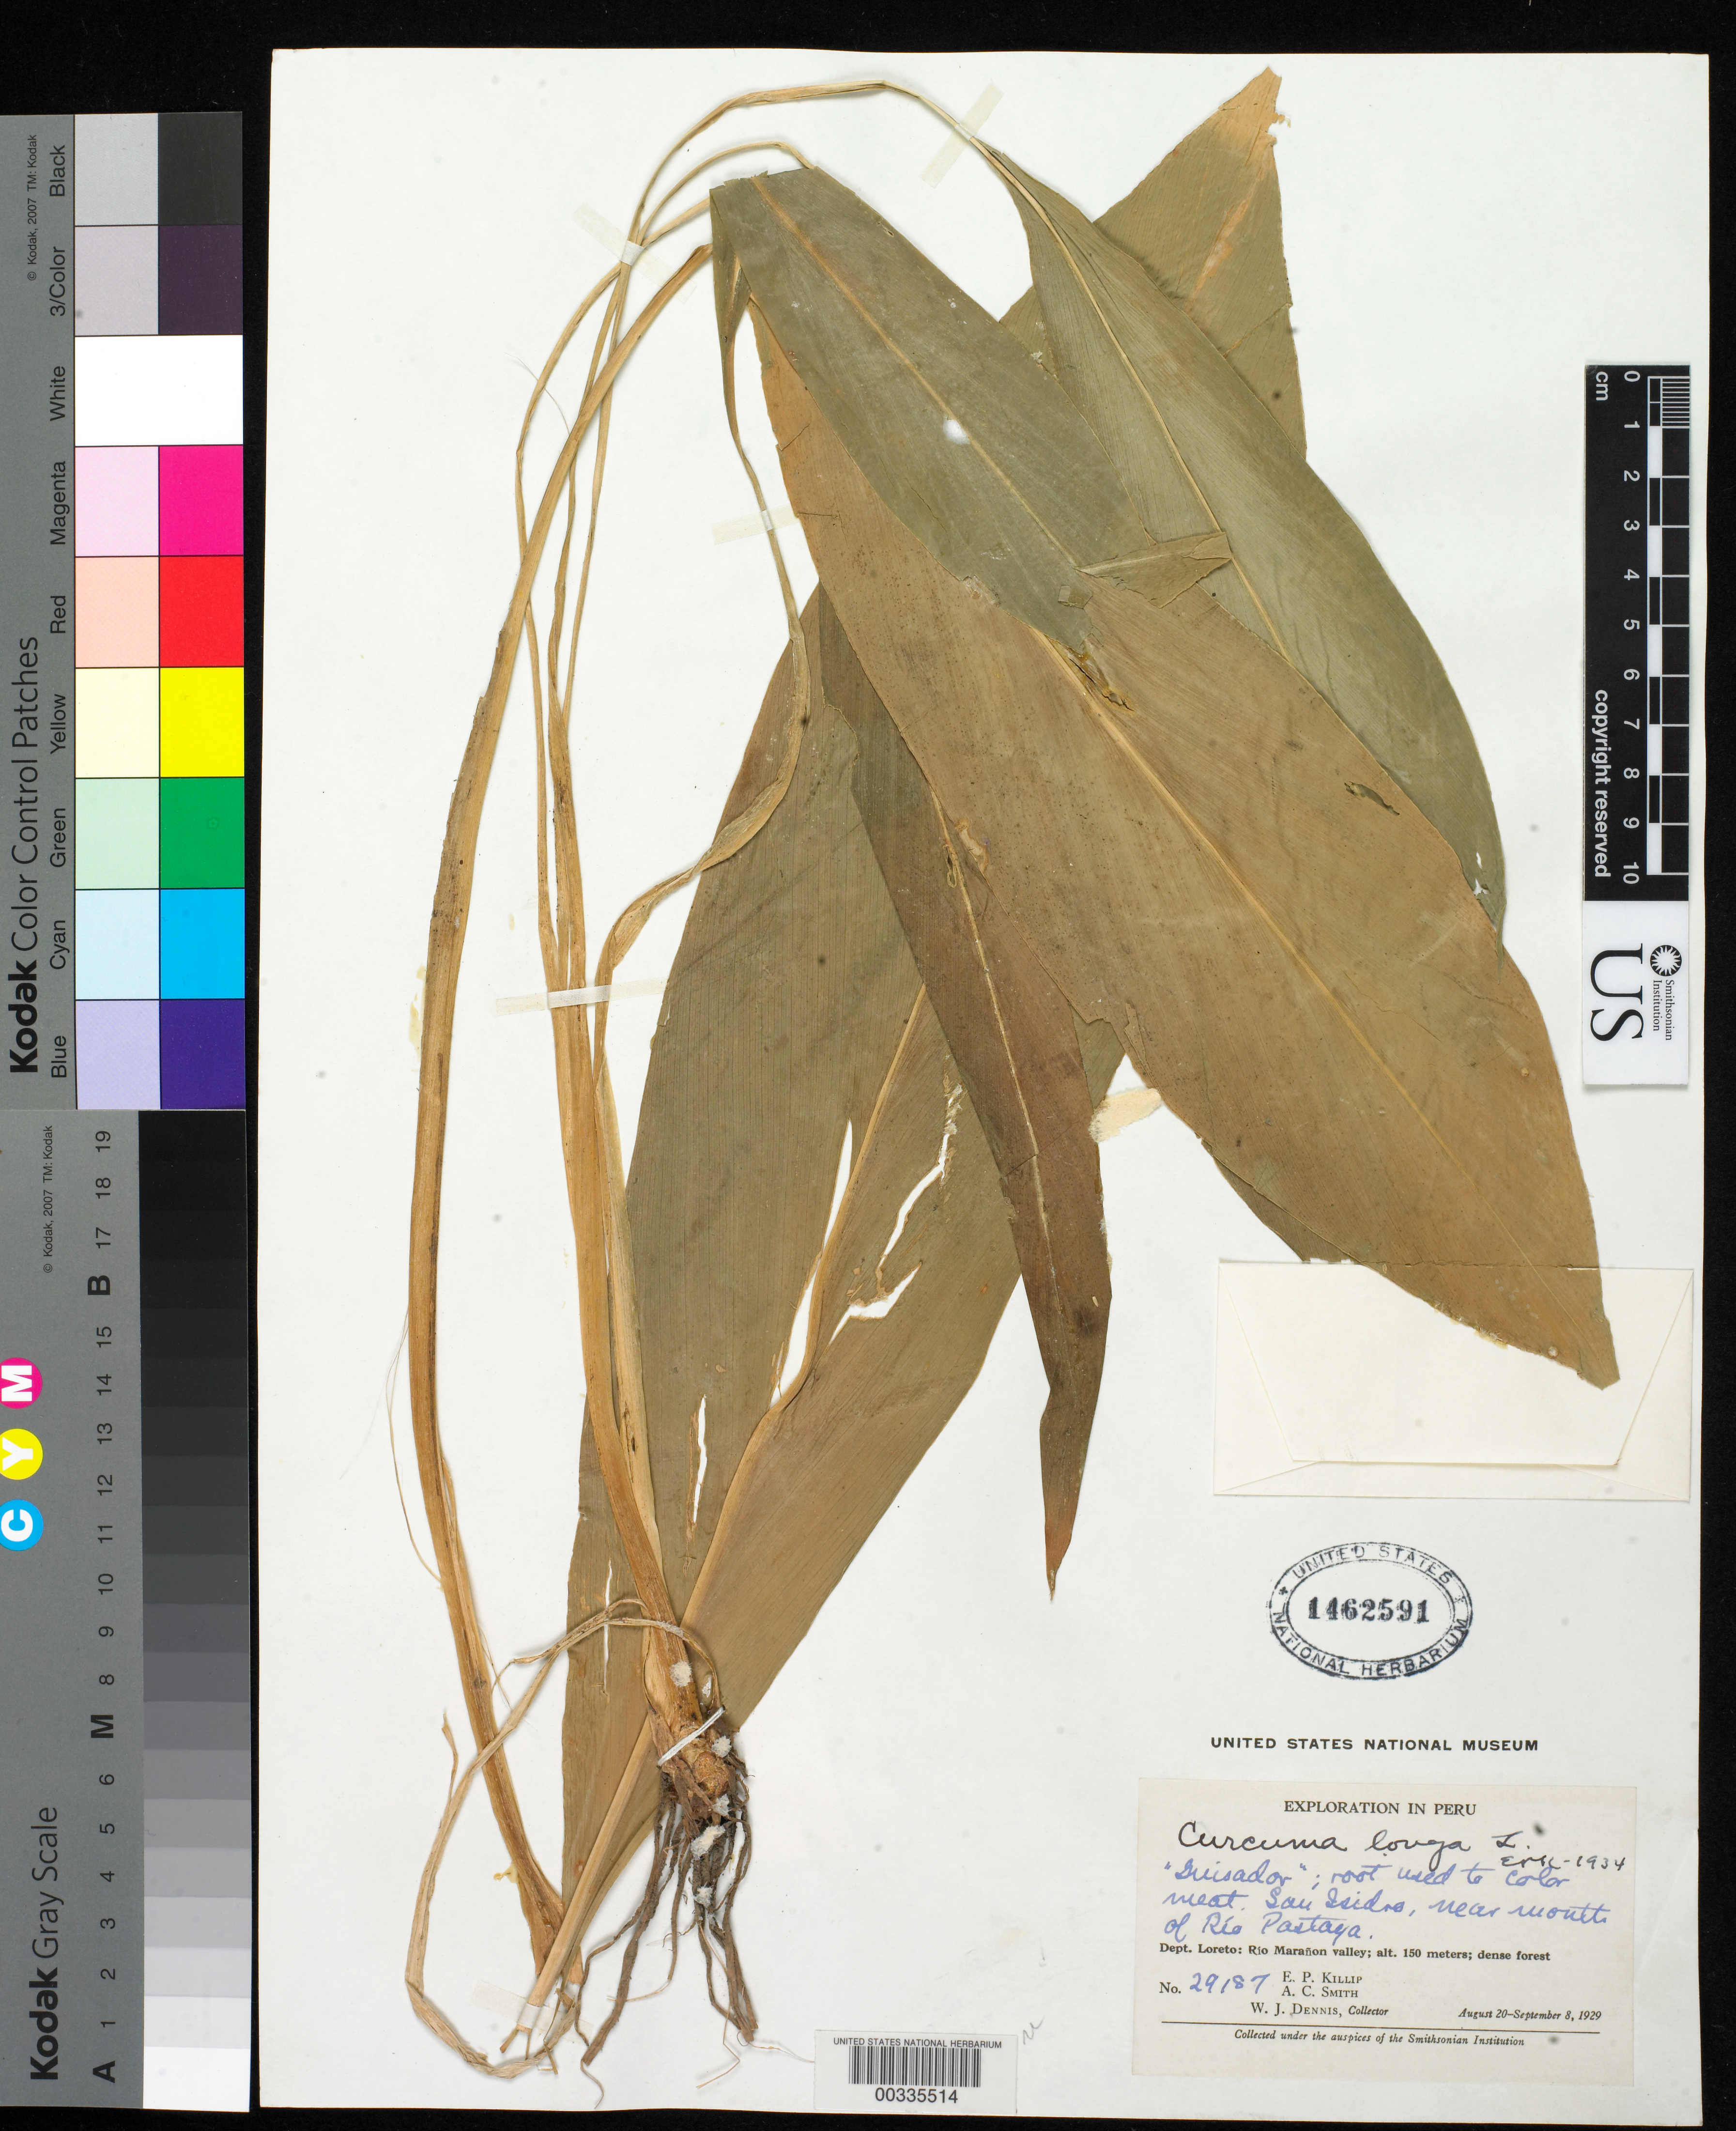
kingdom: Plantae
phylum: Tracheophyta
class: Liliopsida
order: Zingiberales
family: Zingiberaceae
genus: Curcuma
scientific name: Curcuma longa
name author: L.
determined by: Killip, Ellsworth P.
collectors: W. J. Dennis, E. P. Killip & A. C. Smith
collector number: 29187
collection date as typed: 20 Aug 1929 to 08 Sep 1929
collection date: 1929-08-20/1929-09-08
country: Peru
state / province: Loreto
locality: San isidro, near mouth of rio pastaya, rio maranon valley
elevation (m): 150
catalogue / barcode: US 1462591